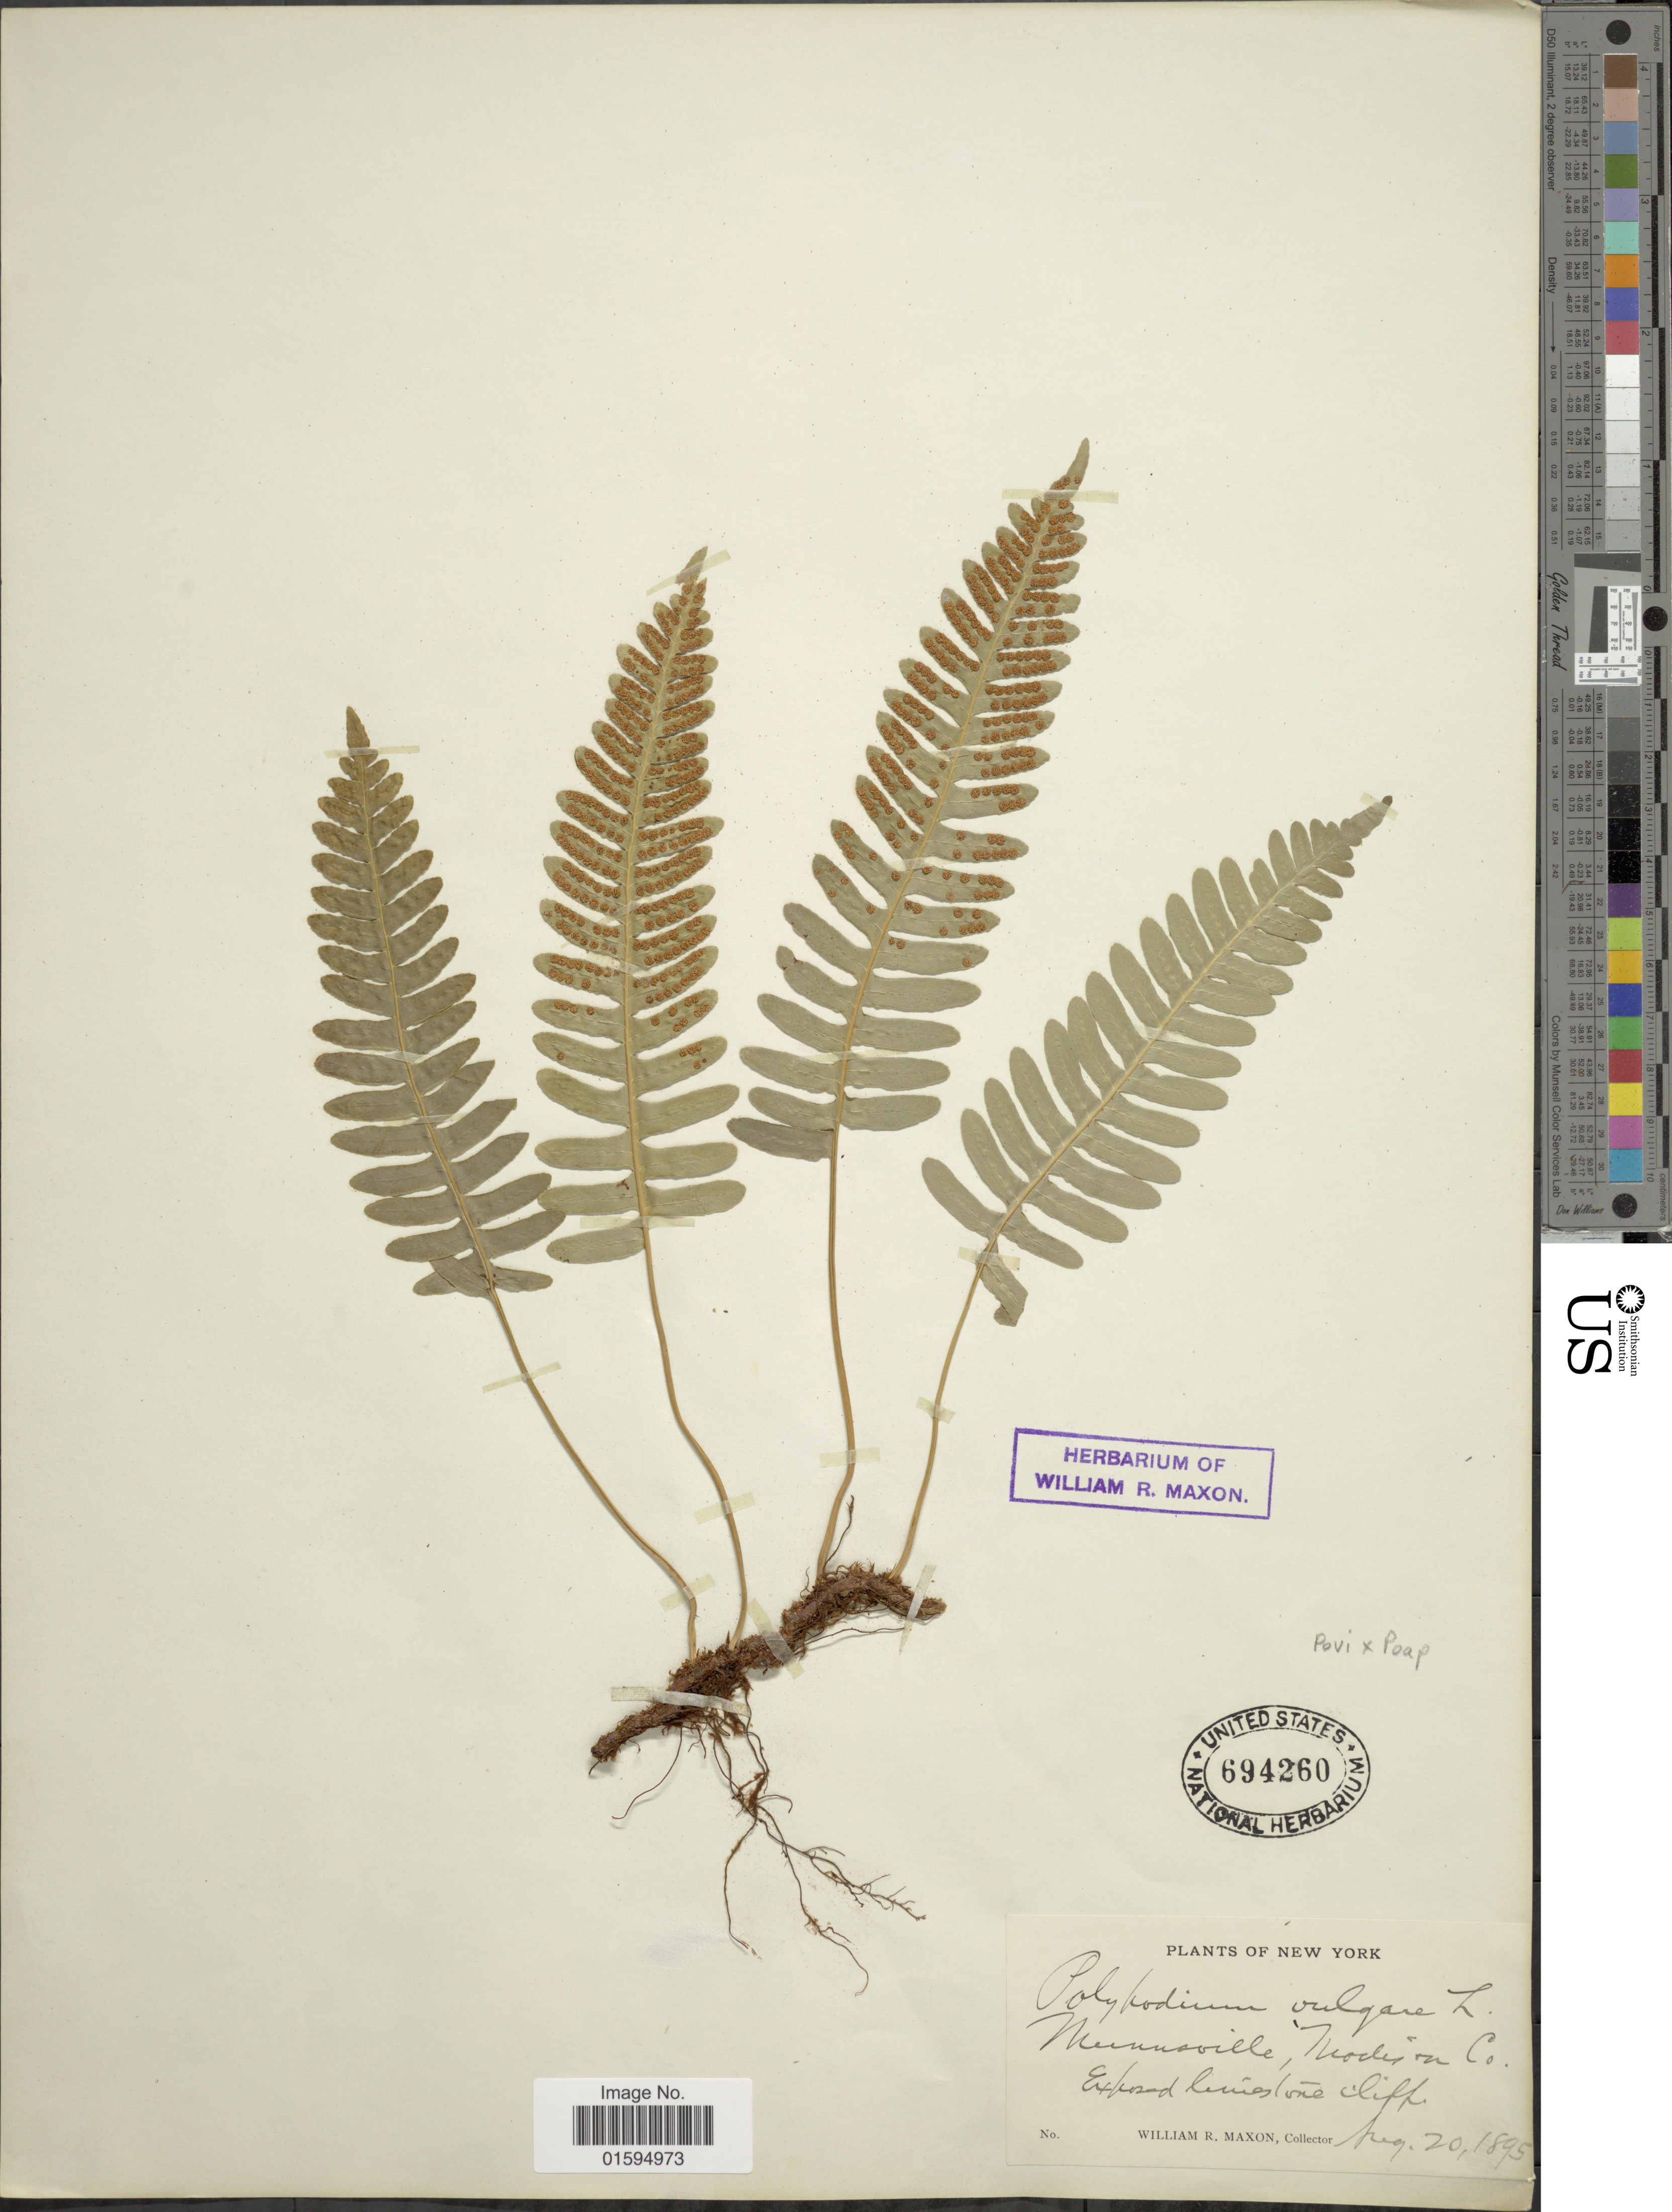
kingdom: Plantae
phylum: Tracheophyta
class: Polypodiopsida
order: Polypodiales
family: Polypodiaceae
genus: Polypodium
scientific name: Polypodium virginianum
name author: L.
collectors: W. R. Maxon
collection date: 1895-08-20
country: United States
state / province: New York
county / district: Jefferson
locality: Mannsville. Exposed limestone cliff.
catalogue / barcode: US 694260